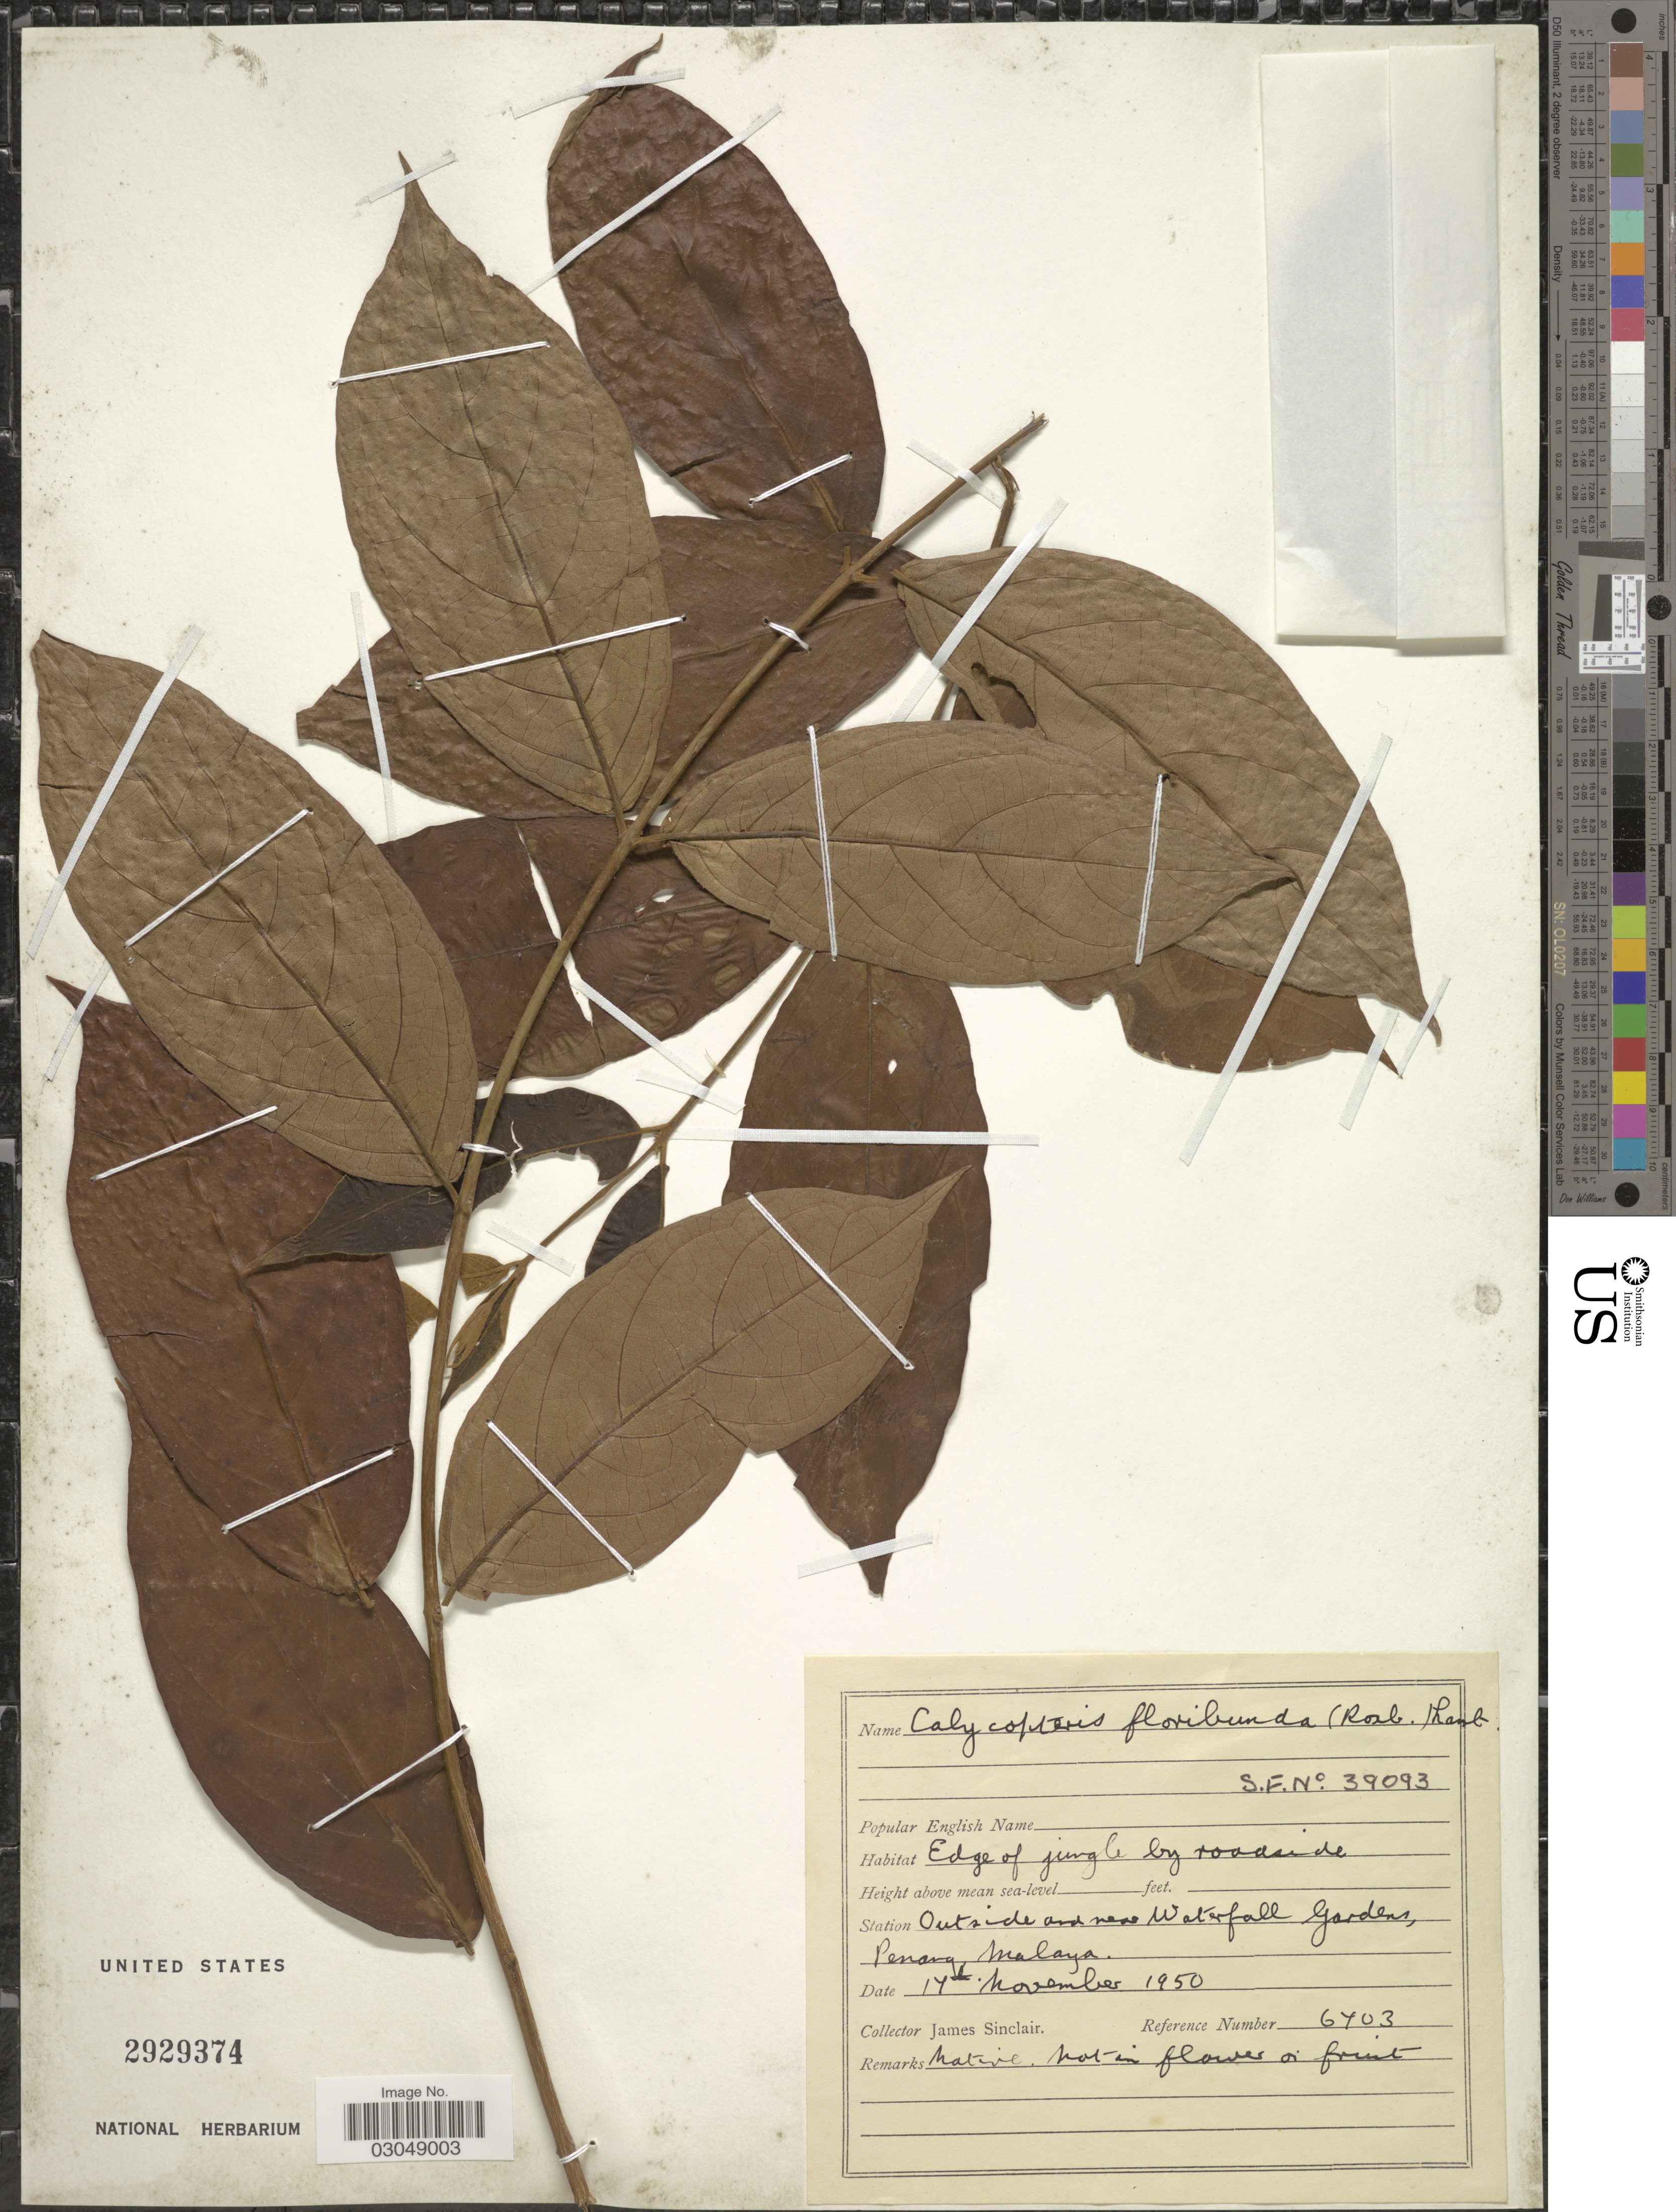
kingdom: Plantae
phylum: Tracheophyta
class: Magnoliopsida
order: Myrtales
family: Combretaceae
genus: Getonia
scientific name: Getonia floribunda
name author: Roxb.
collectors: J. Sinclair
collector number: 6703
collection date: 1950-11-17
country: Malaysia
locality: Outside and near Waterfall Gardens, Penang, Malaya.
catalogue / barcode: US 2929374